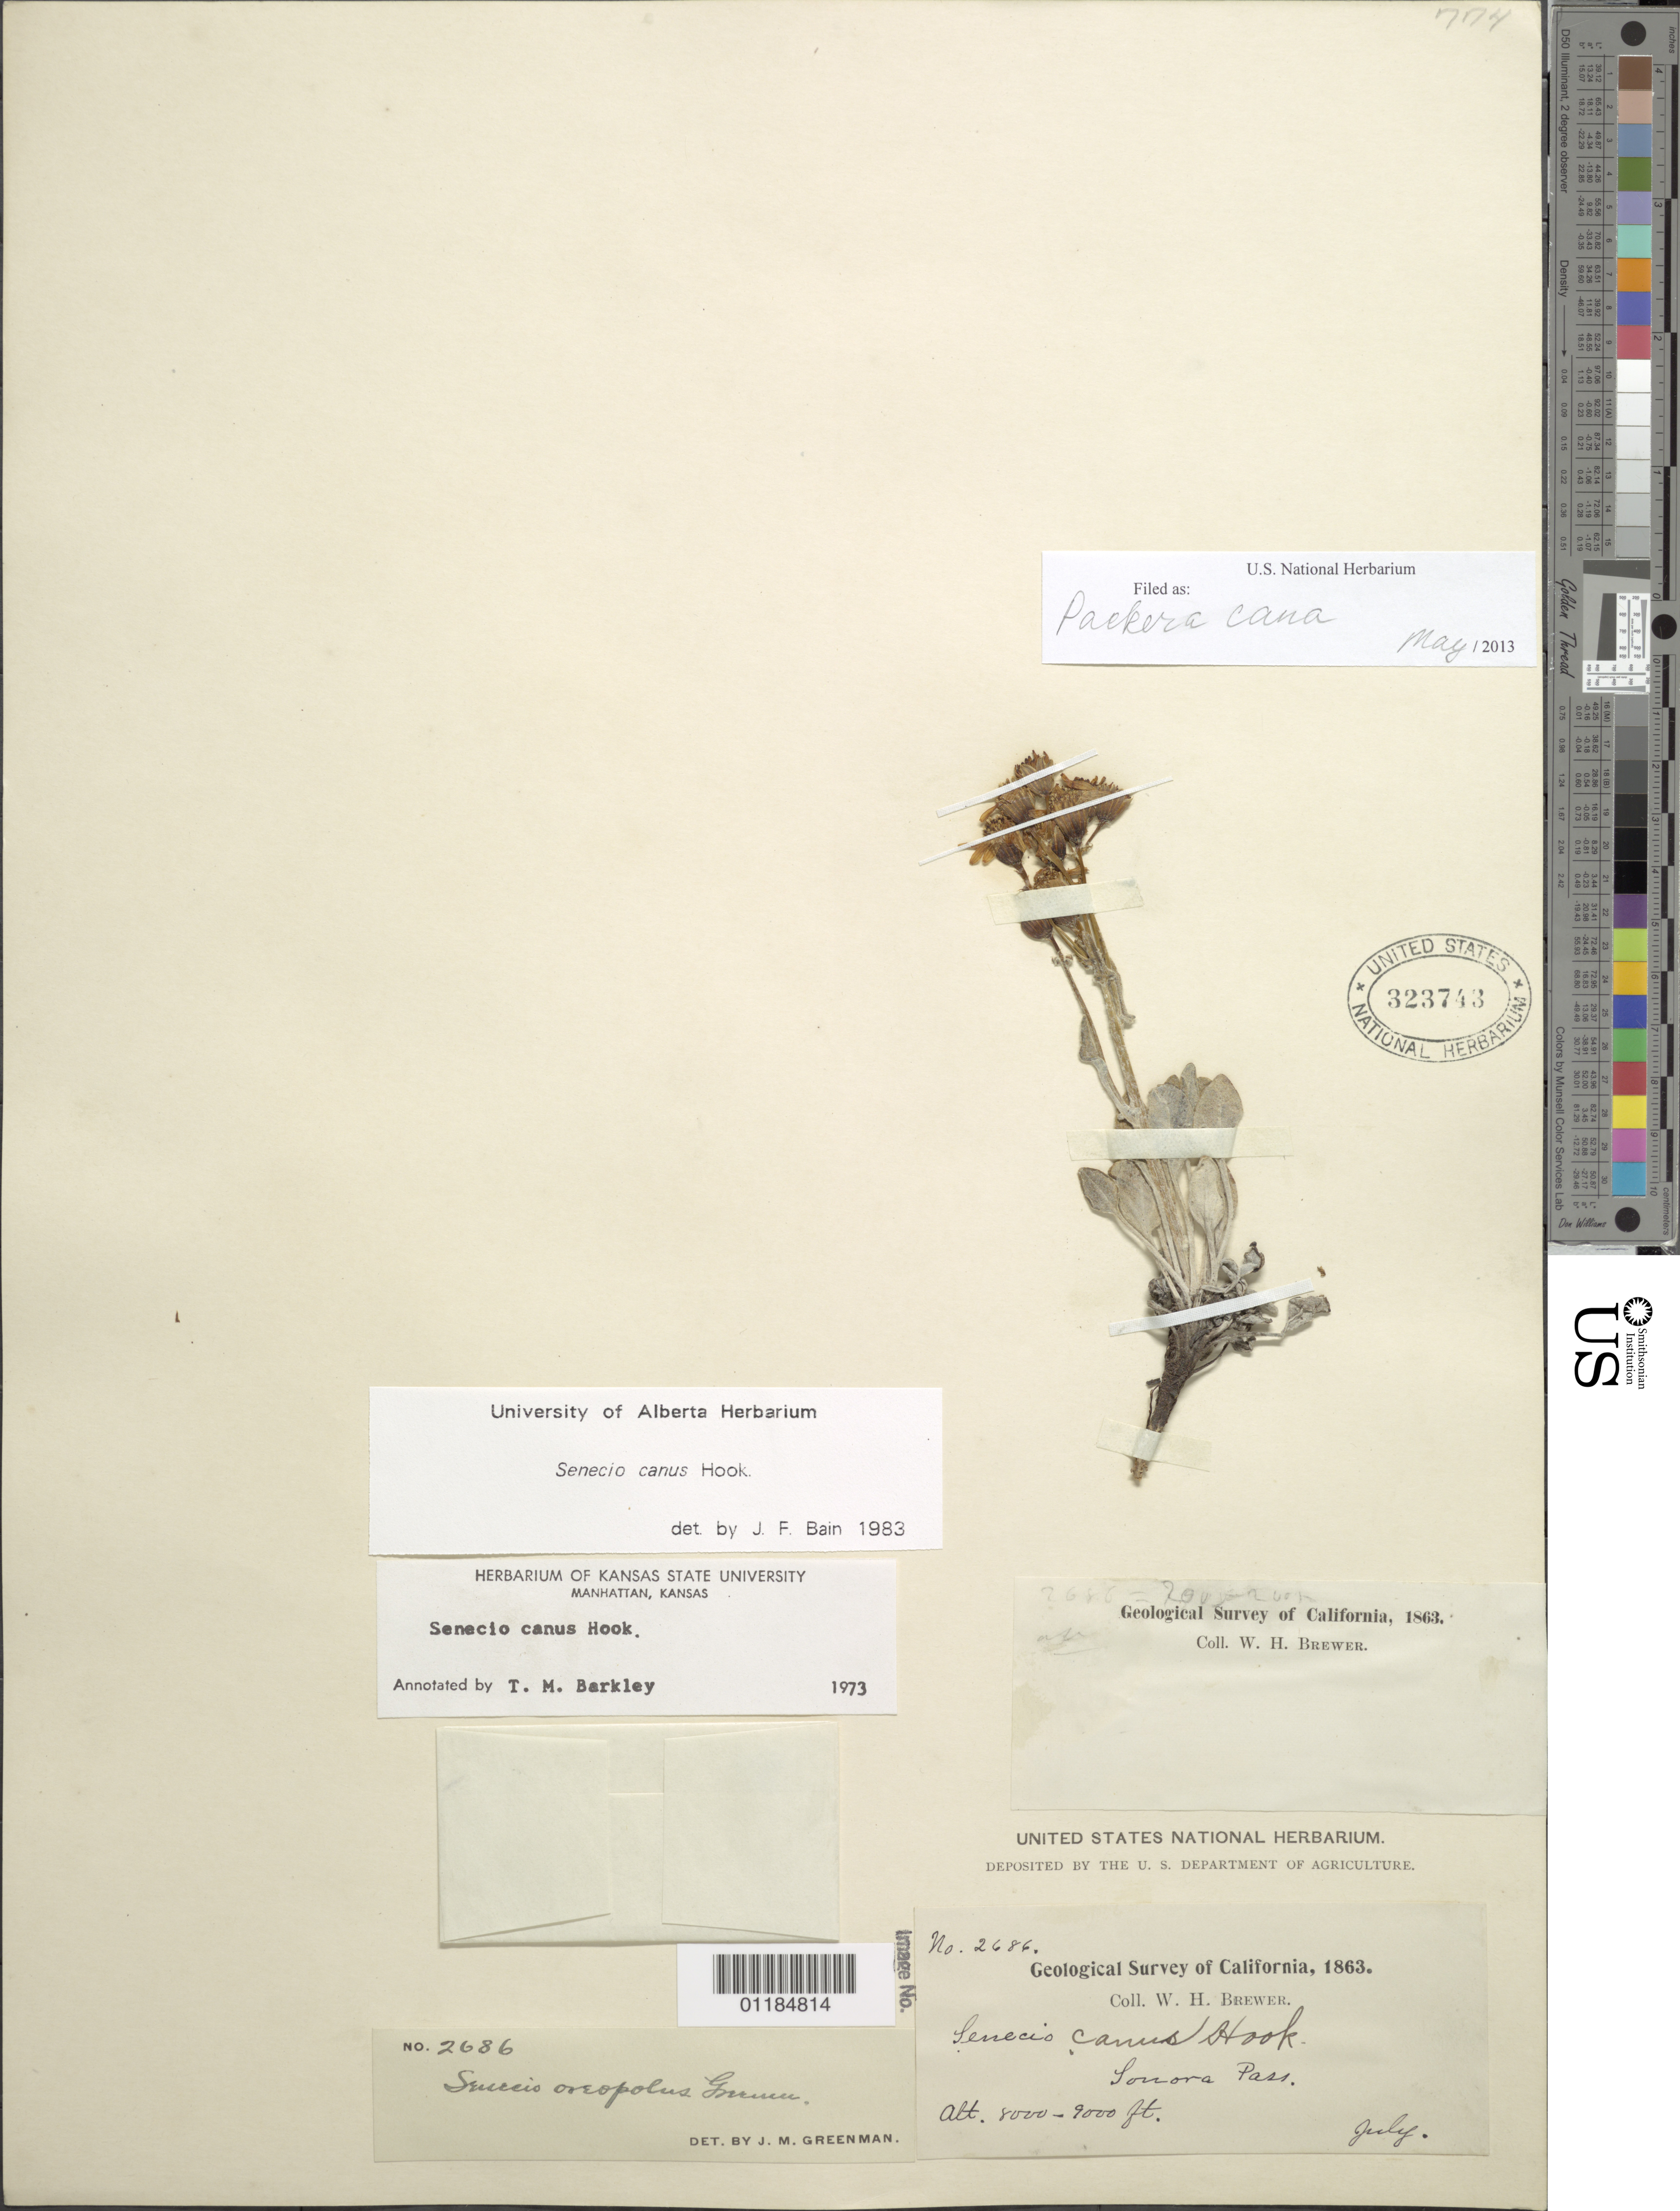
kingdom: Plantae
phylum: Tracheophyta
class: Magnoliopsida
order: Asterales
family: Asteraceae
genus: Packera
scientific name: Packera cana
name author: (Hook.) W.A. Weber & Á. Löve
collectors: W. H. Brewer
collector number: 2686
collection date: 1863-07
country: United States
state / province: California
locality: Sonora Pass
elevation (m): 2438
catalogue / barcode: US 323743